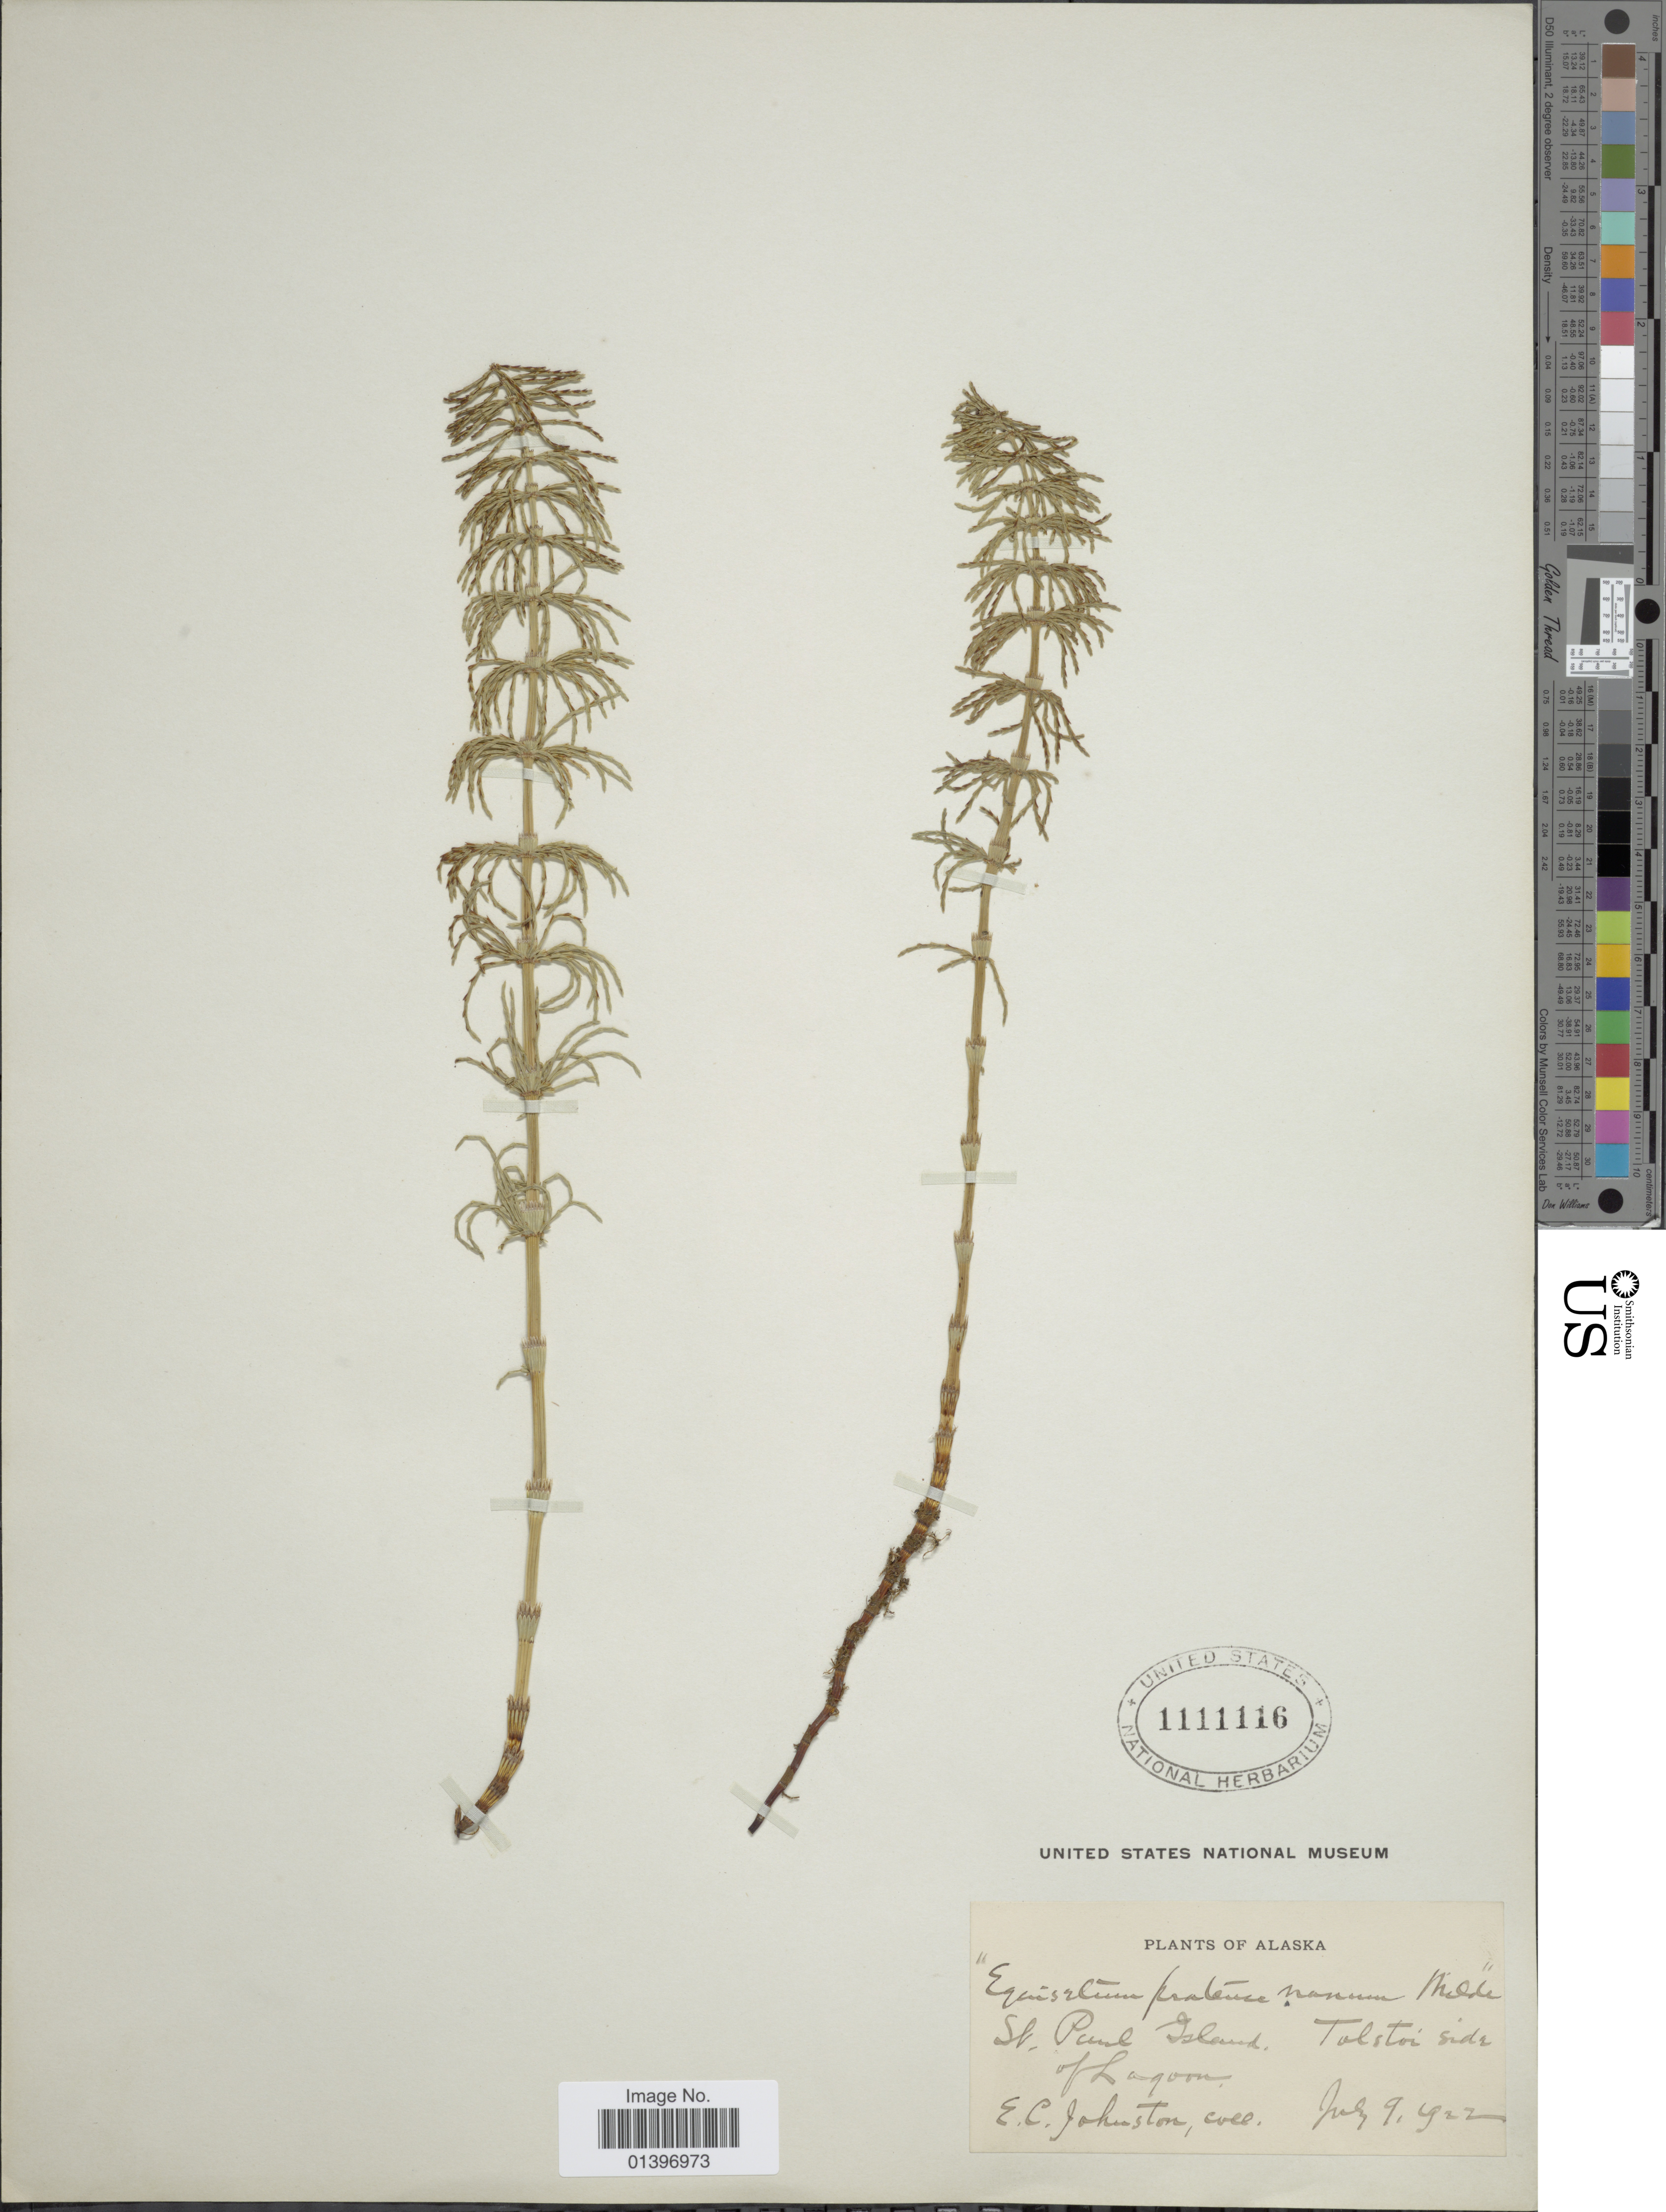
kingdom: Plantae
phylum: Tracheophyta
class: Polypodiopsida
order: Equisetales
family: Equisetaceae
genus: Equisetum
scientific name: Equisetum pratense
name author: Ehrh.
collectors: E. C. Johnston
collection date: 1922-07-09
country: United States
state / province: Alaska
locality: St. Paul Island of Lagoon, Tolstoi side of Lagoon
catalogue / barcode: US 1111116